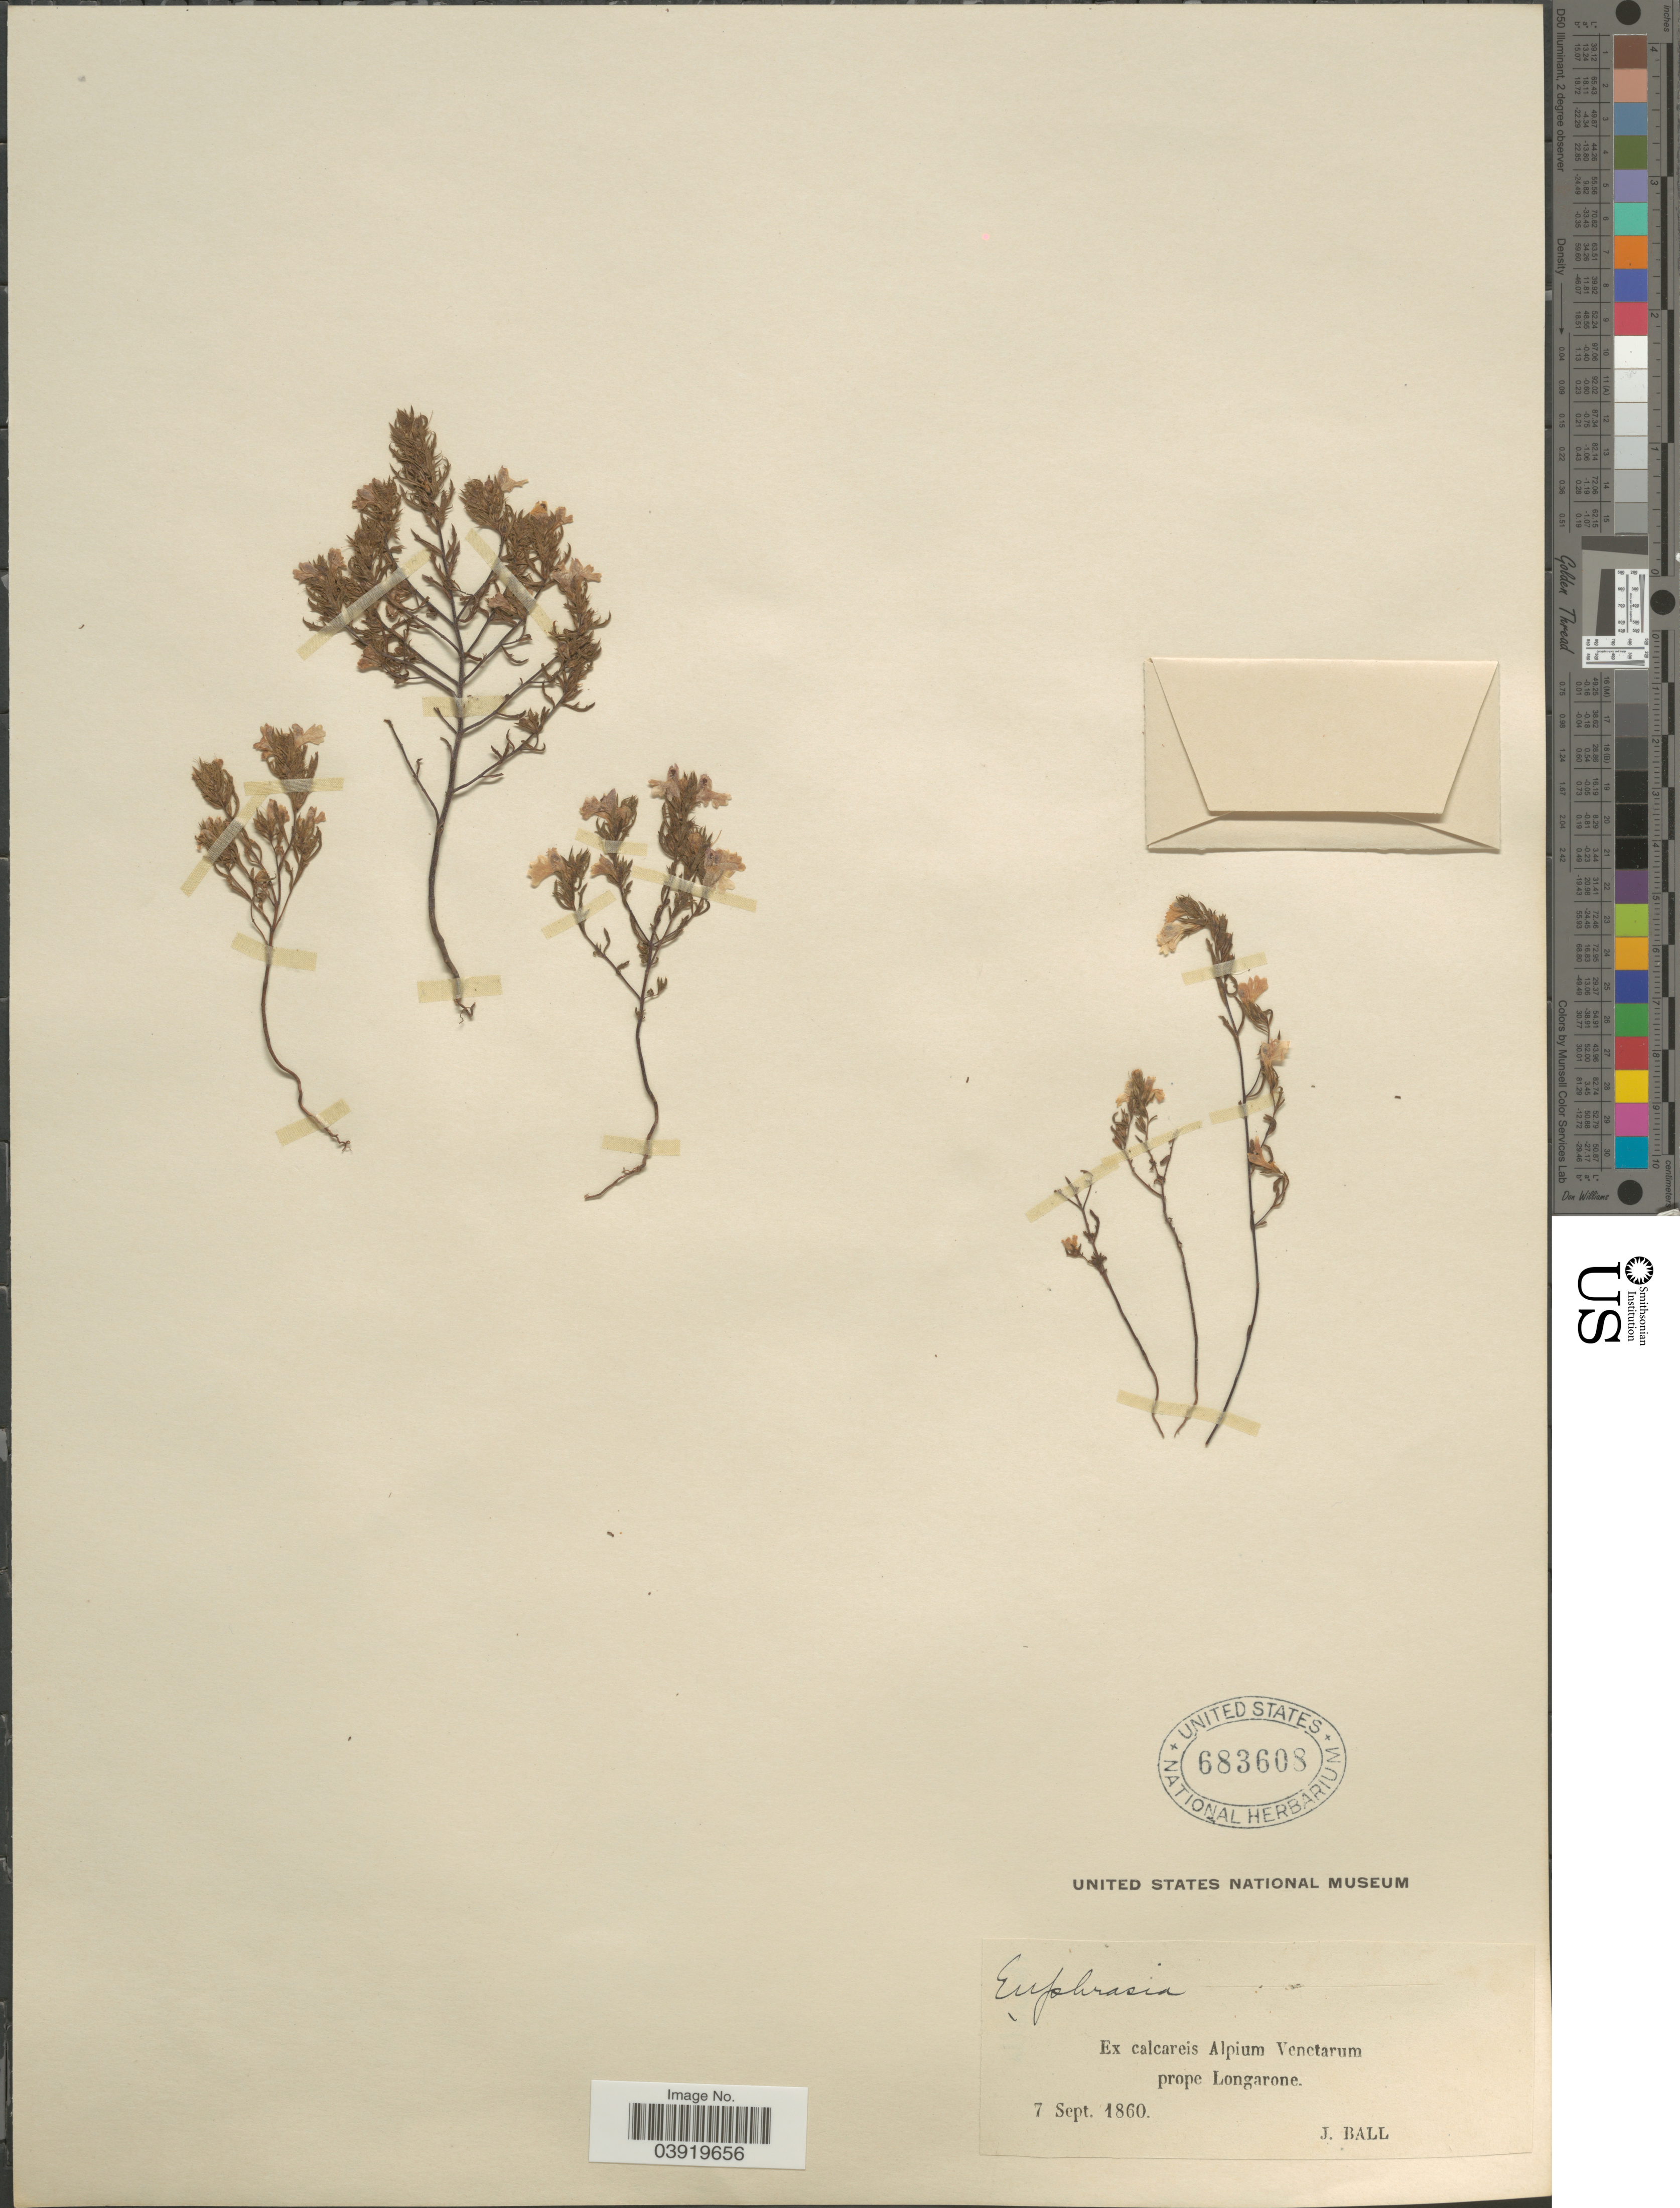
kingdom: Plantae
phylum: Tracheophyta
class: Magnoliopsida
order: Lamiales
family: Orobanchaceae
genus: Euphrasia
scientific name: Euphrasia sp.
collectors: J. Ball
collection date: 1860-09-07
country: Italy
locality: Ex calcareis Alpium Venetarum prope Longarone.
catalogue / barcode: US 683608